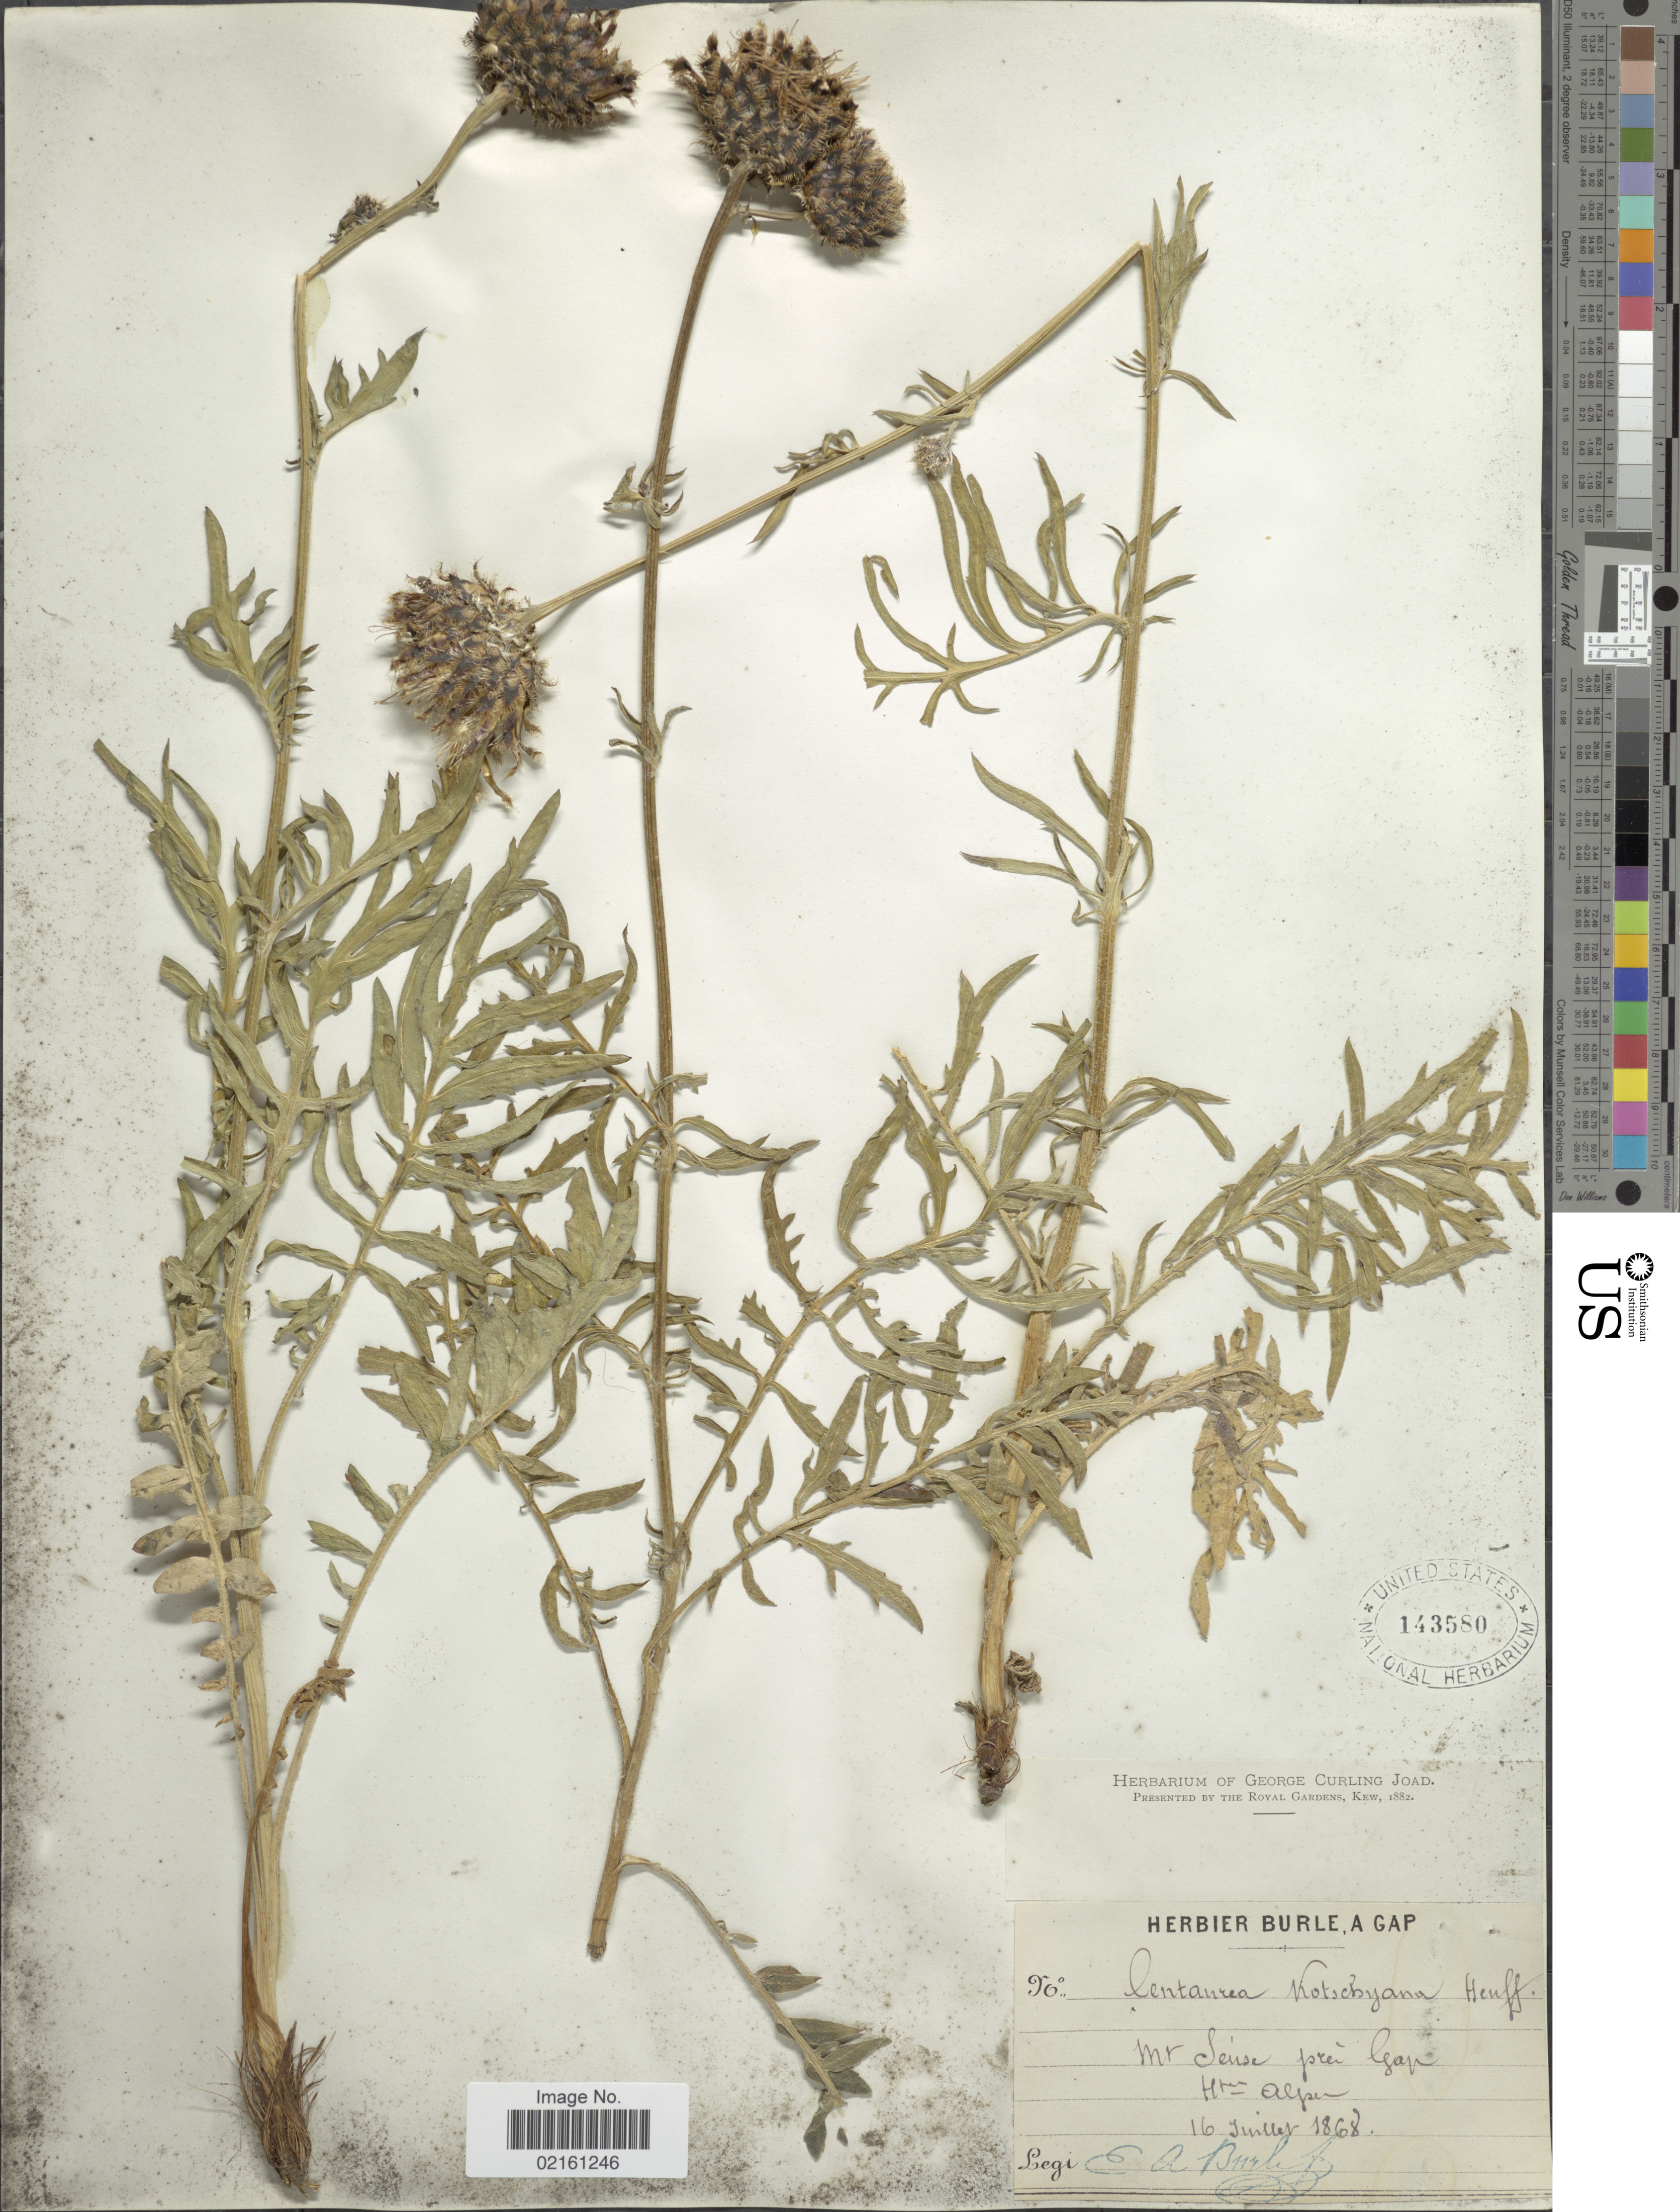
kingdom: Plantae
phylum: Tracheophyta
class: Magnoliopsida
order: Asterales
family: Asteraceae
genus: Centaurea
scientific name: Centaurea kotschyana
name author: Heuff.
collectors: E. Burle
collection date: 1868-07-16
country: France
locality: Mr Sense prei Gap, Htes-Alpes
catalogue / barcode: US 143580